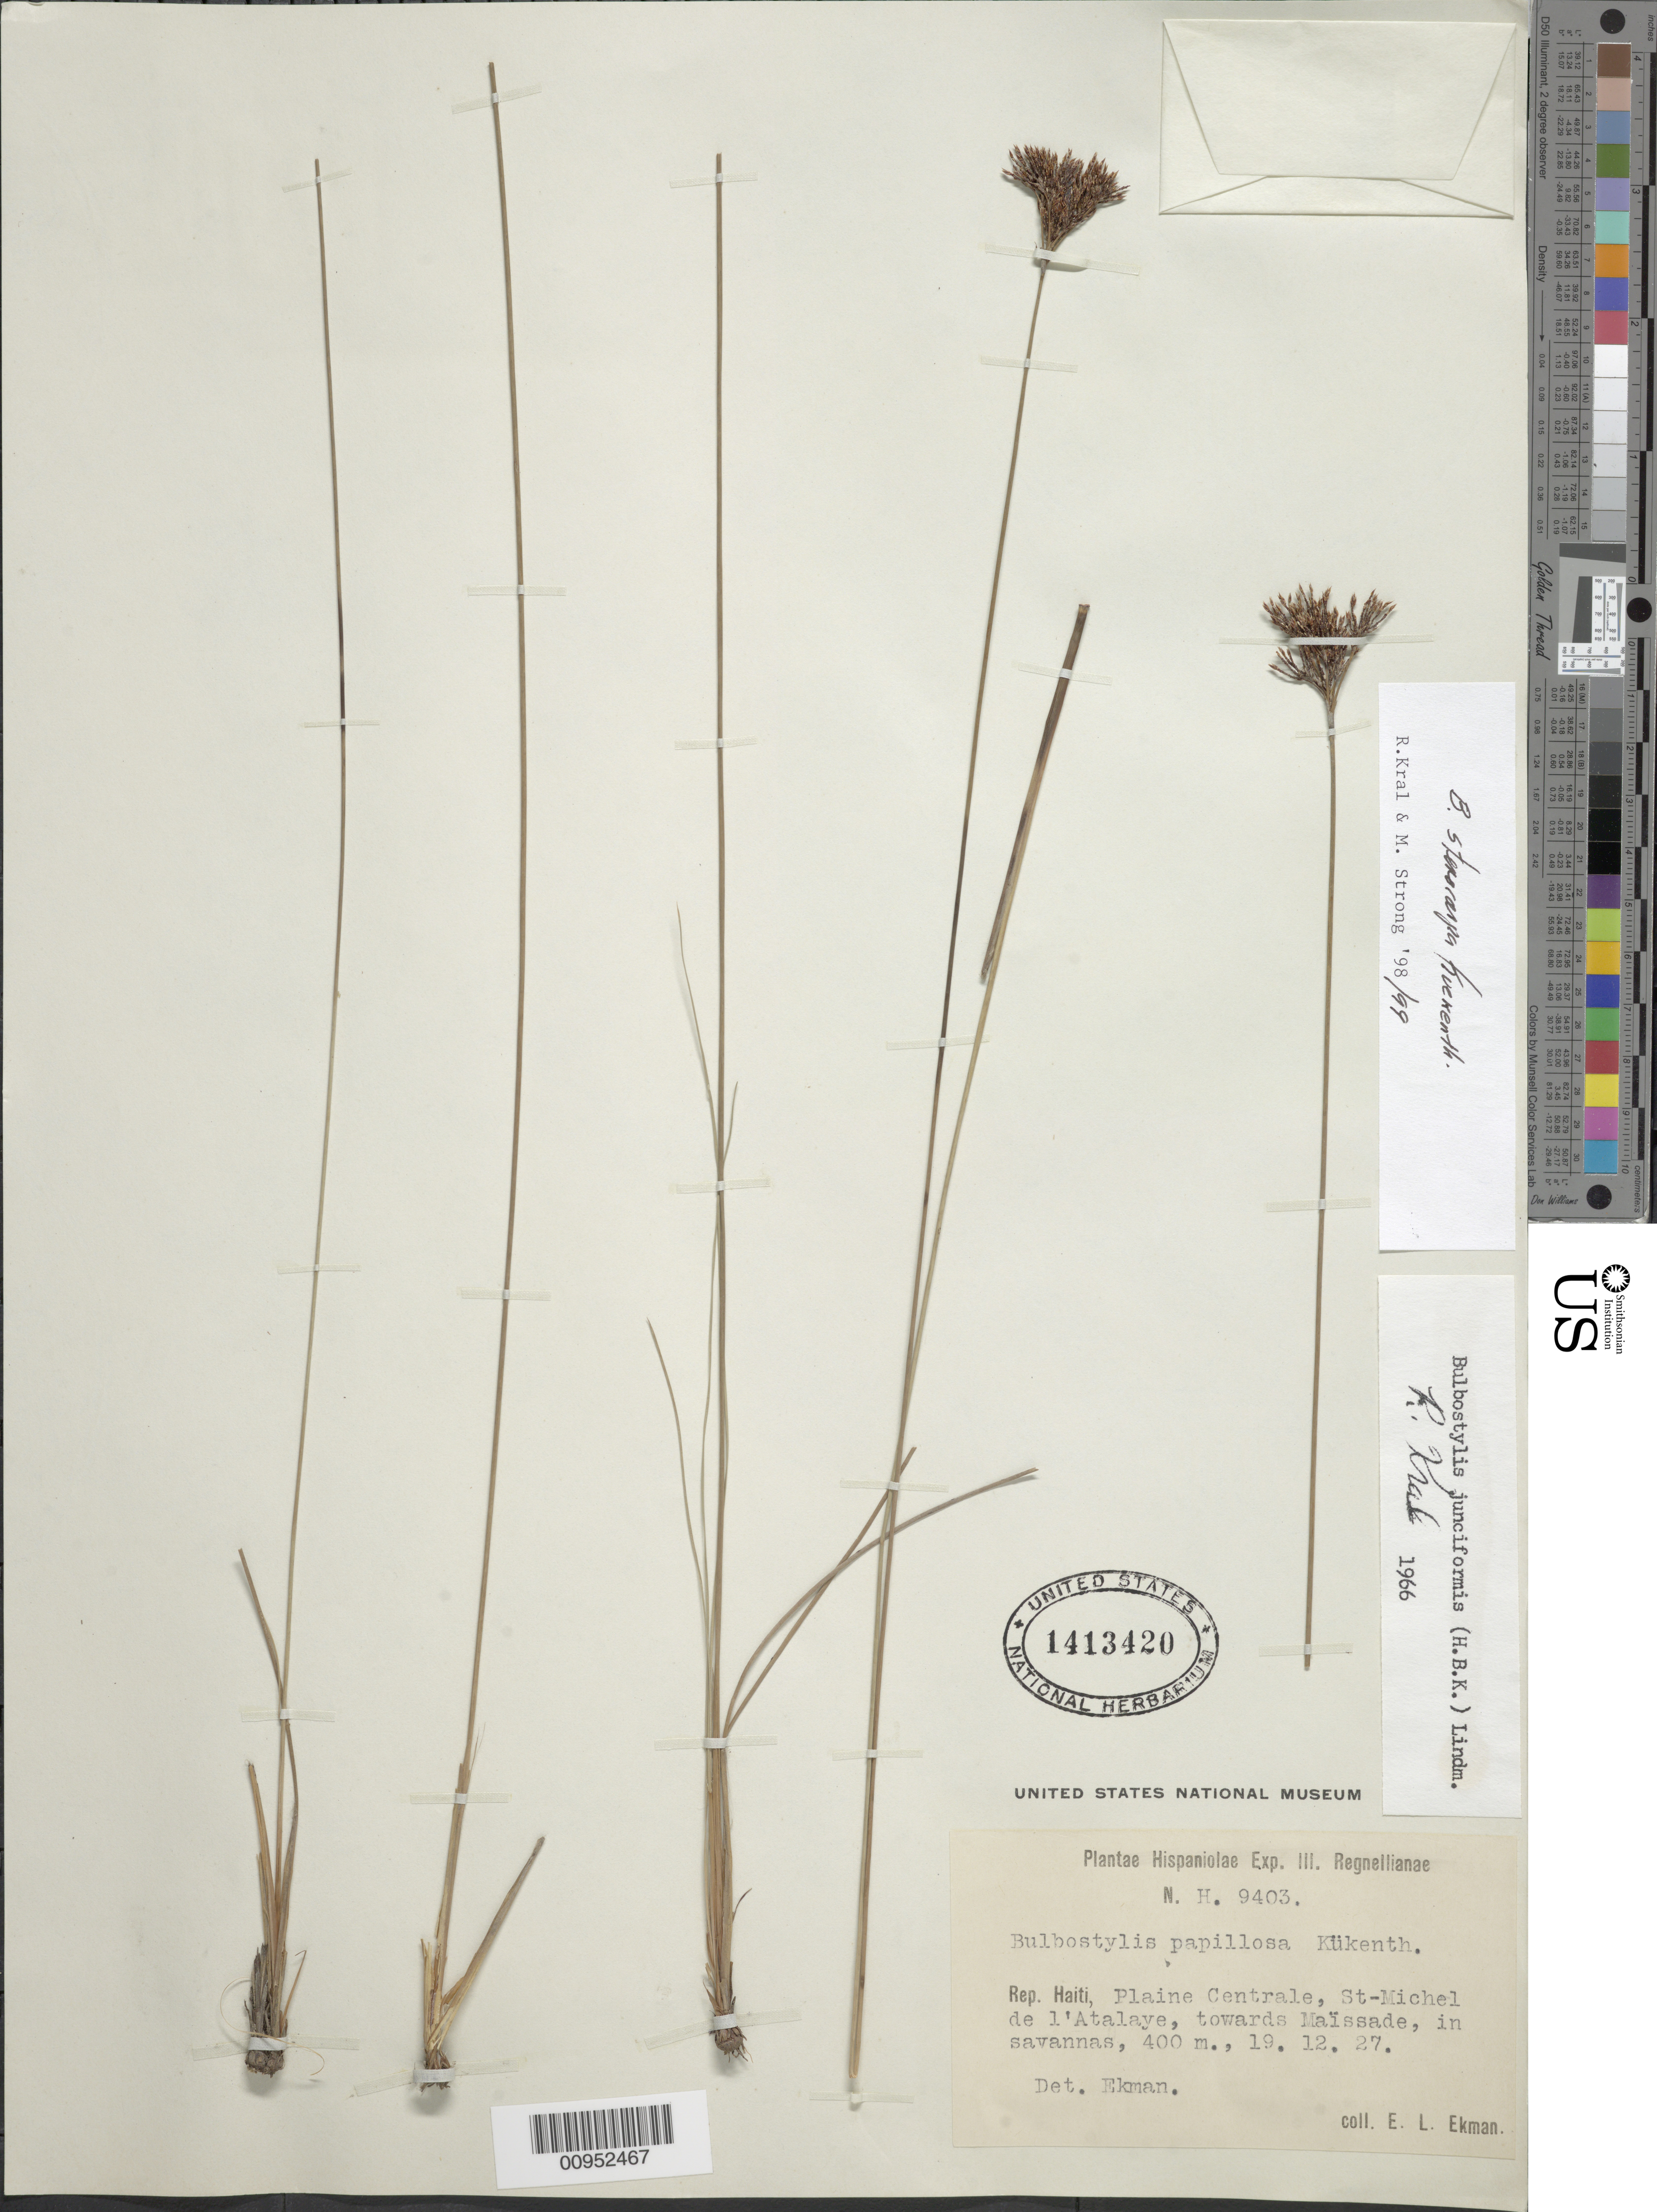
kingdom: Plantae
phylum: Tracheophyta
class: Liliopsida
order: Poales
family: Cyperaceae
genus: Bulbostylis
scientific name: Bulbostylis stenocarpa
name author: Kük.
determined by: Kral, R.; Strong, M. T.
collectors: E. L. Ekman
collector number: H 9403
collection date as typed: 19 Dec 1927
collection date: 1927-12-19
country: Haiti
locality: Plaine Centrale, St. Michel de l'Atalaye, towards MaÏssade, savannas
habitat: In savannas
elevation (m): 400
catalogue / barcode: US 1413420